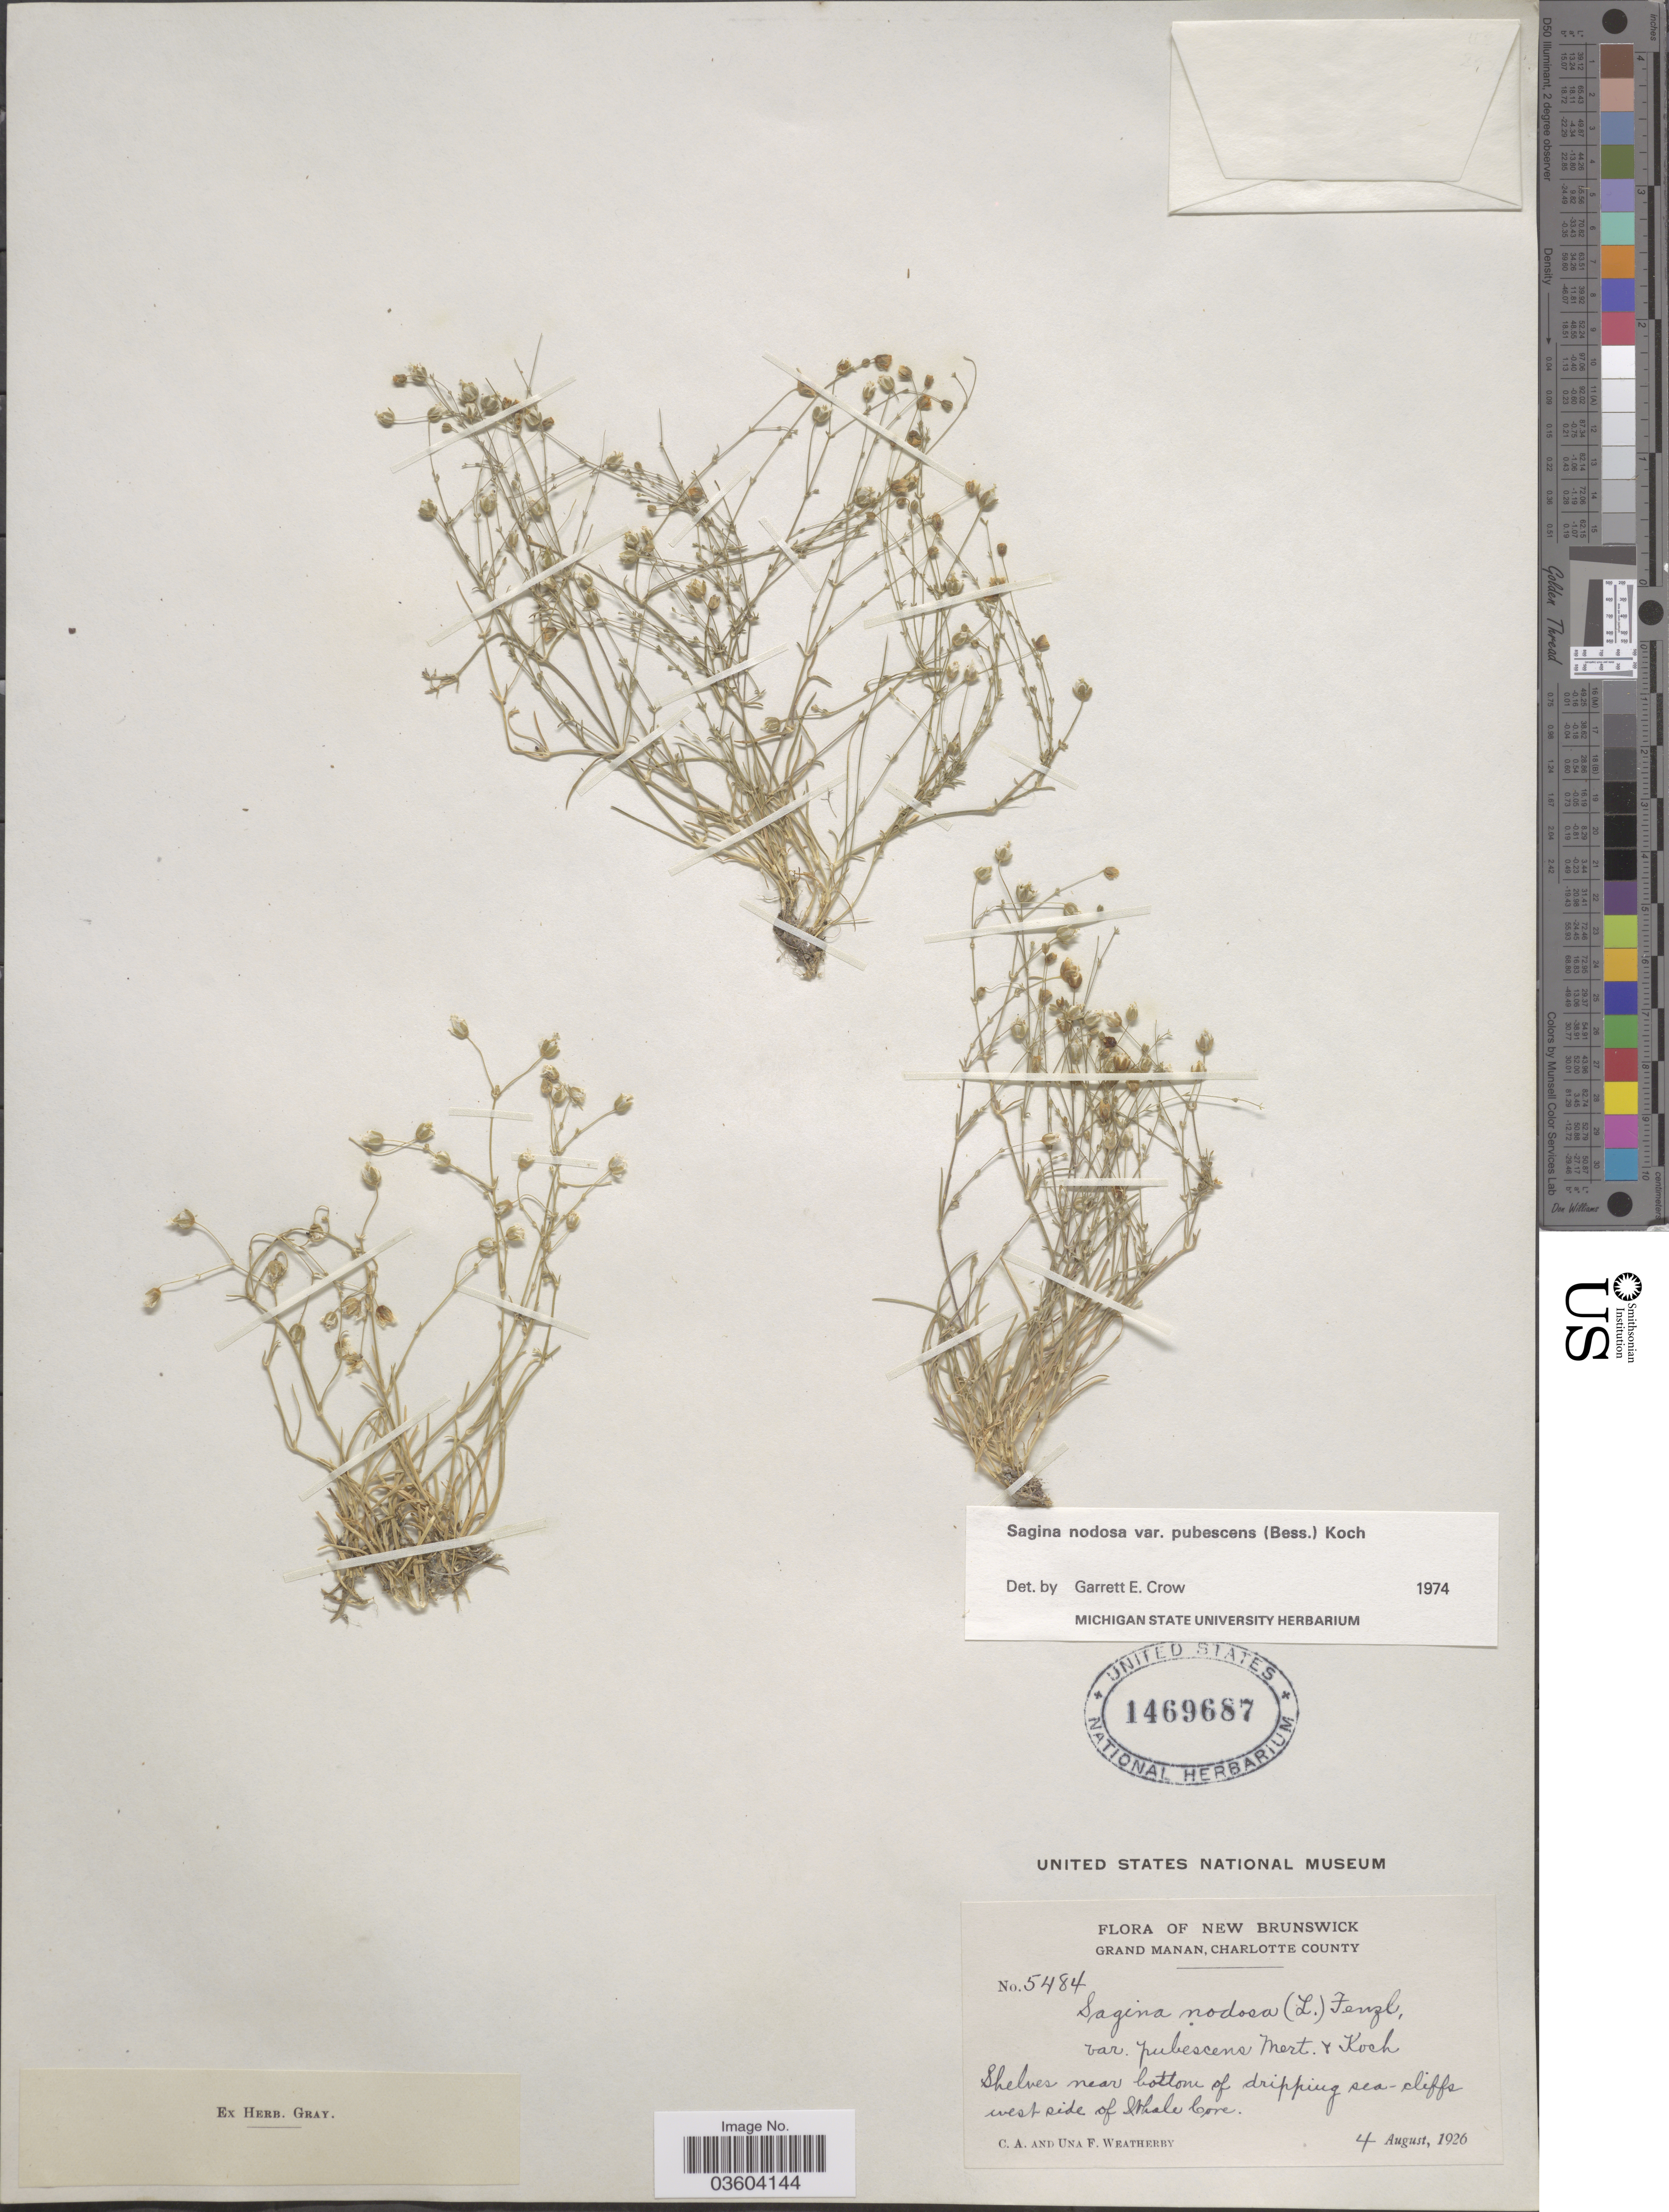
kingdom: Plantae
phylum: Tracheophyta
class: Magnoliopsida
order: Caryophyllales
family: Caryophyllaceae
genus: Sagina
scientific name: Sagina nodosa var. pubescens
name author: Mert. & W.D.J. Koch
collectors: C. A. Weatherby & U. Weatherby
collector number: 5484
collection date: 1926-08-04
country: Canada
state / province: New Brunswick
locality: Grand Manan, Charlotte County. Shelves near bottom of dripping sea-cliffs west side of Whale Cove.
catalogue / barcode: US 1469687